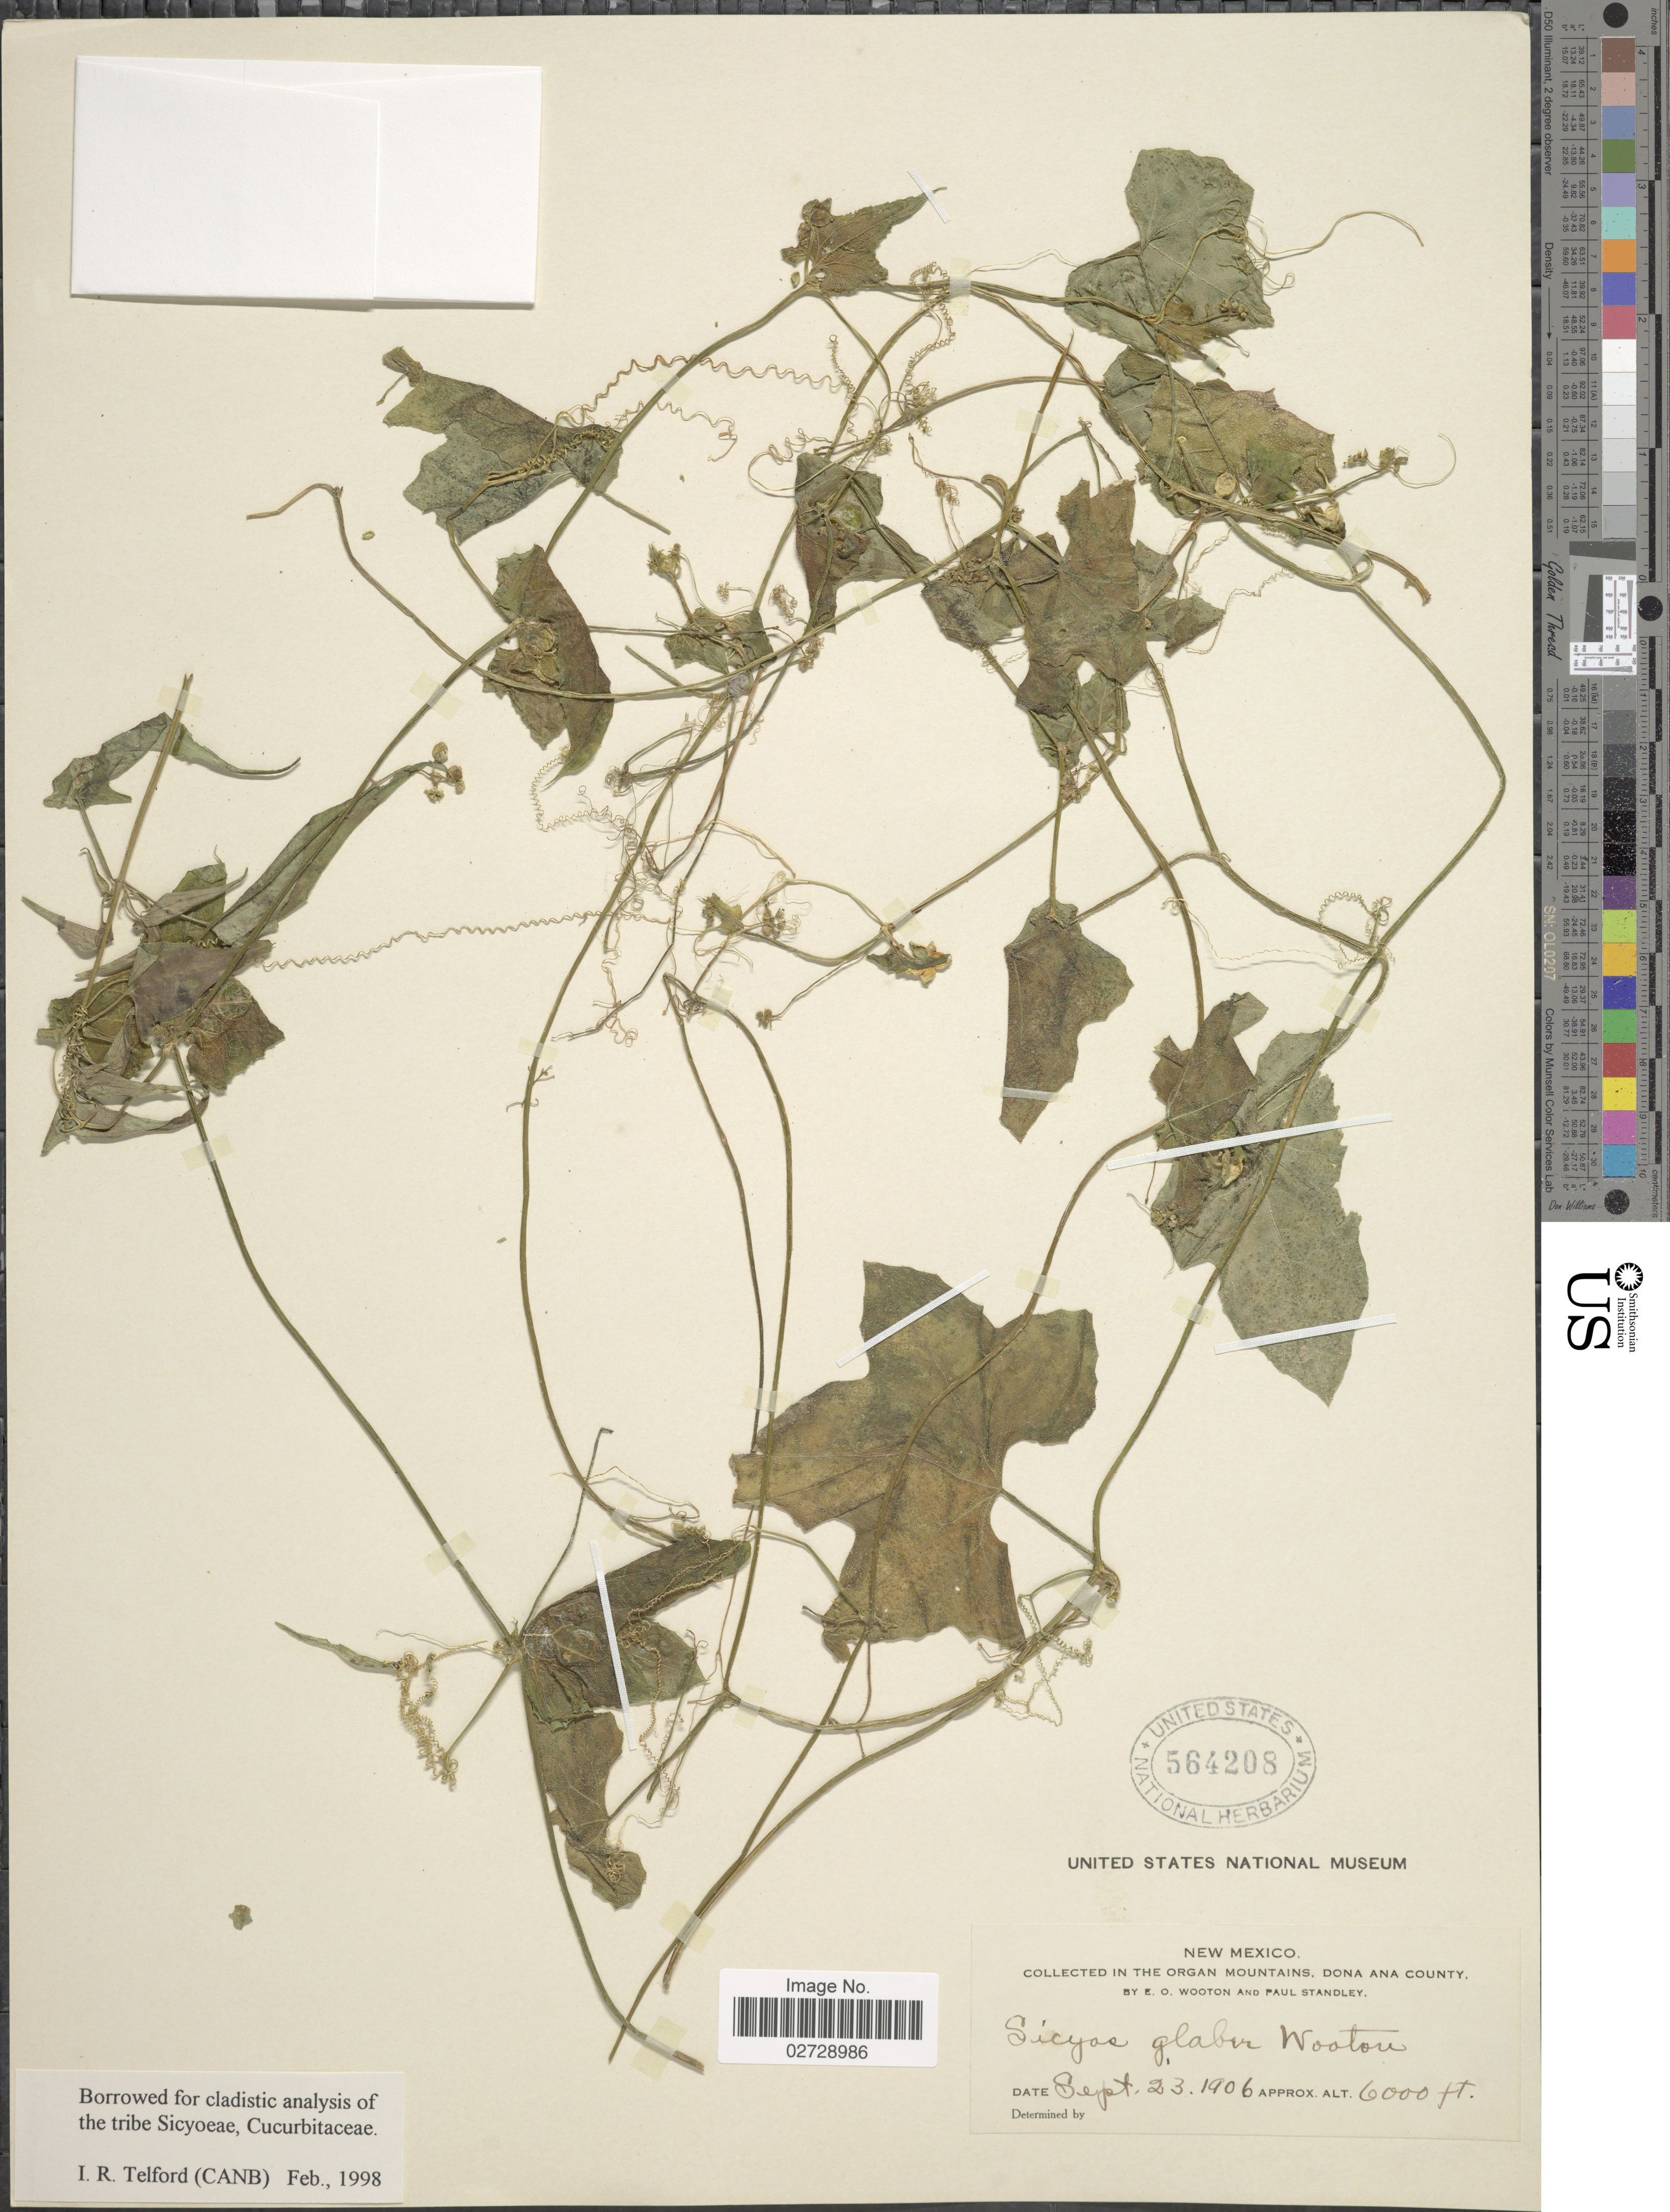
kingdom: Plantae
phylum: Tracheophyta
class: Magnoliopsida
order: Cucurbitales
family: Cucurbitaceae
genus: Sicyos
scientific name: Sicyos glaber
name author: Wooton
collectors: E. O. Wooton & P. C. Standley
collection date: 1906-09-23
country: United States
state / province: New Mexico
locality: In The Organ Mountains, Dona Ana County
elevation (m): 1829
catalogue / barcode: US 564208